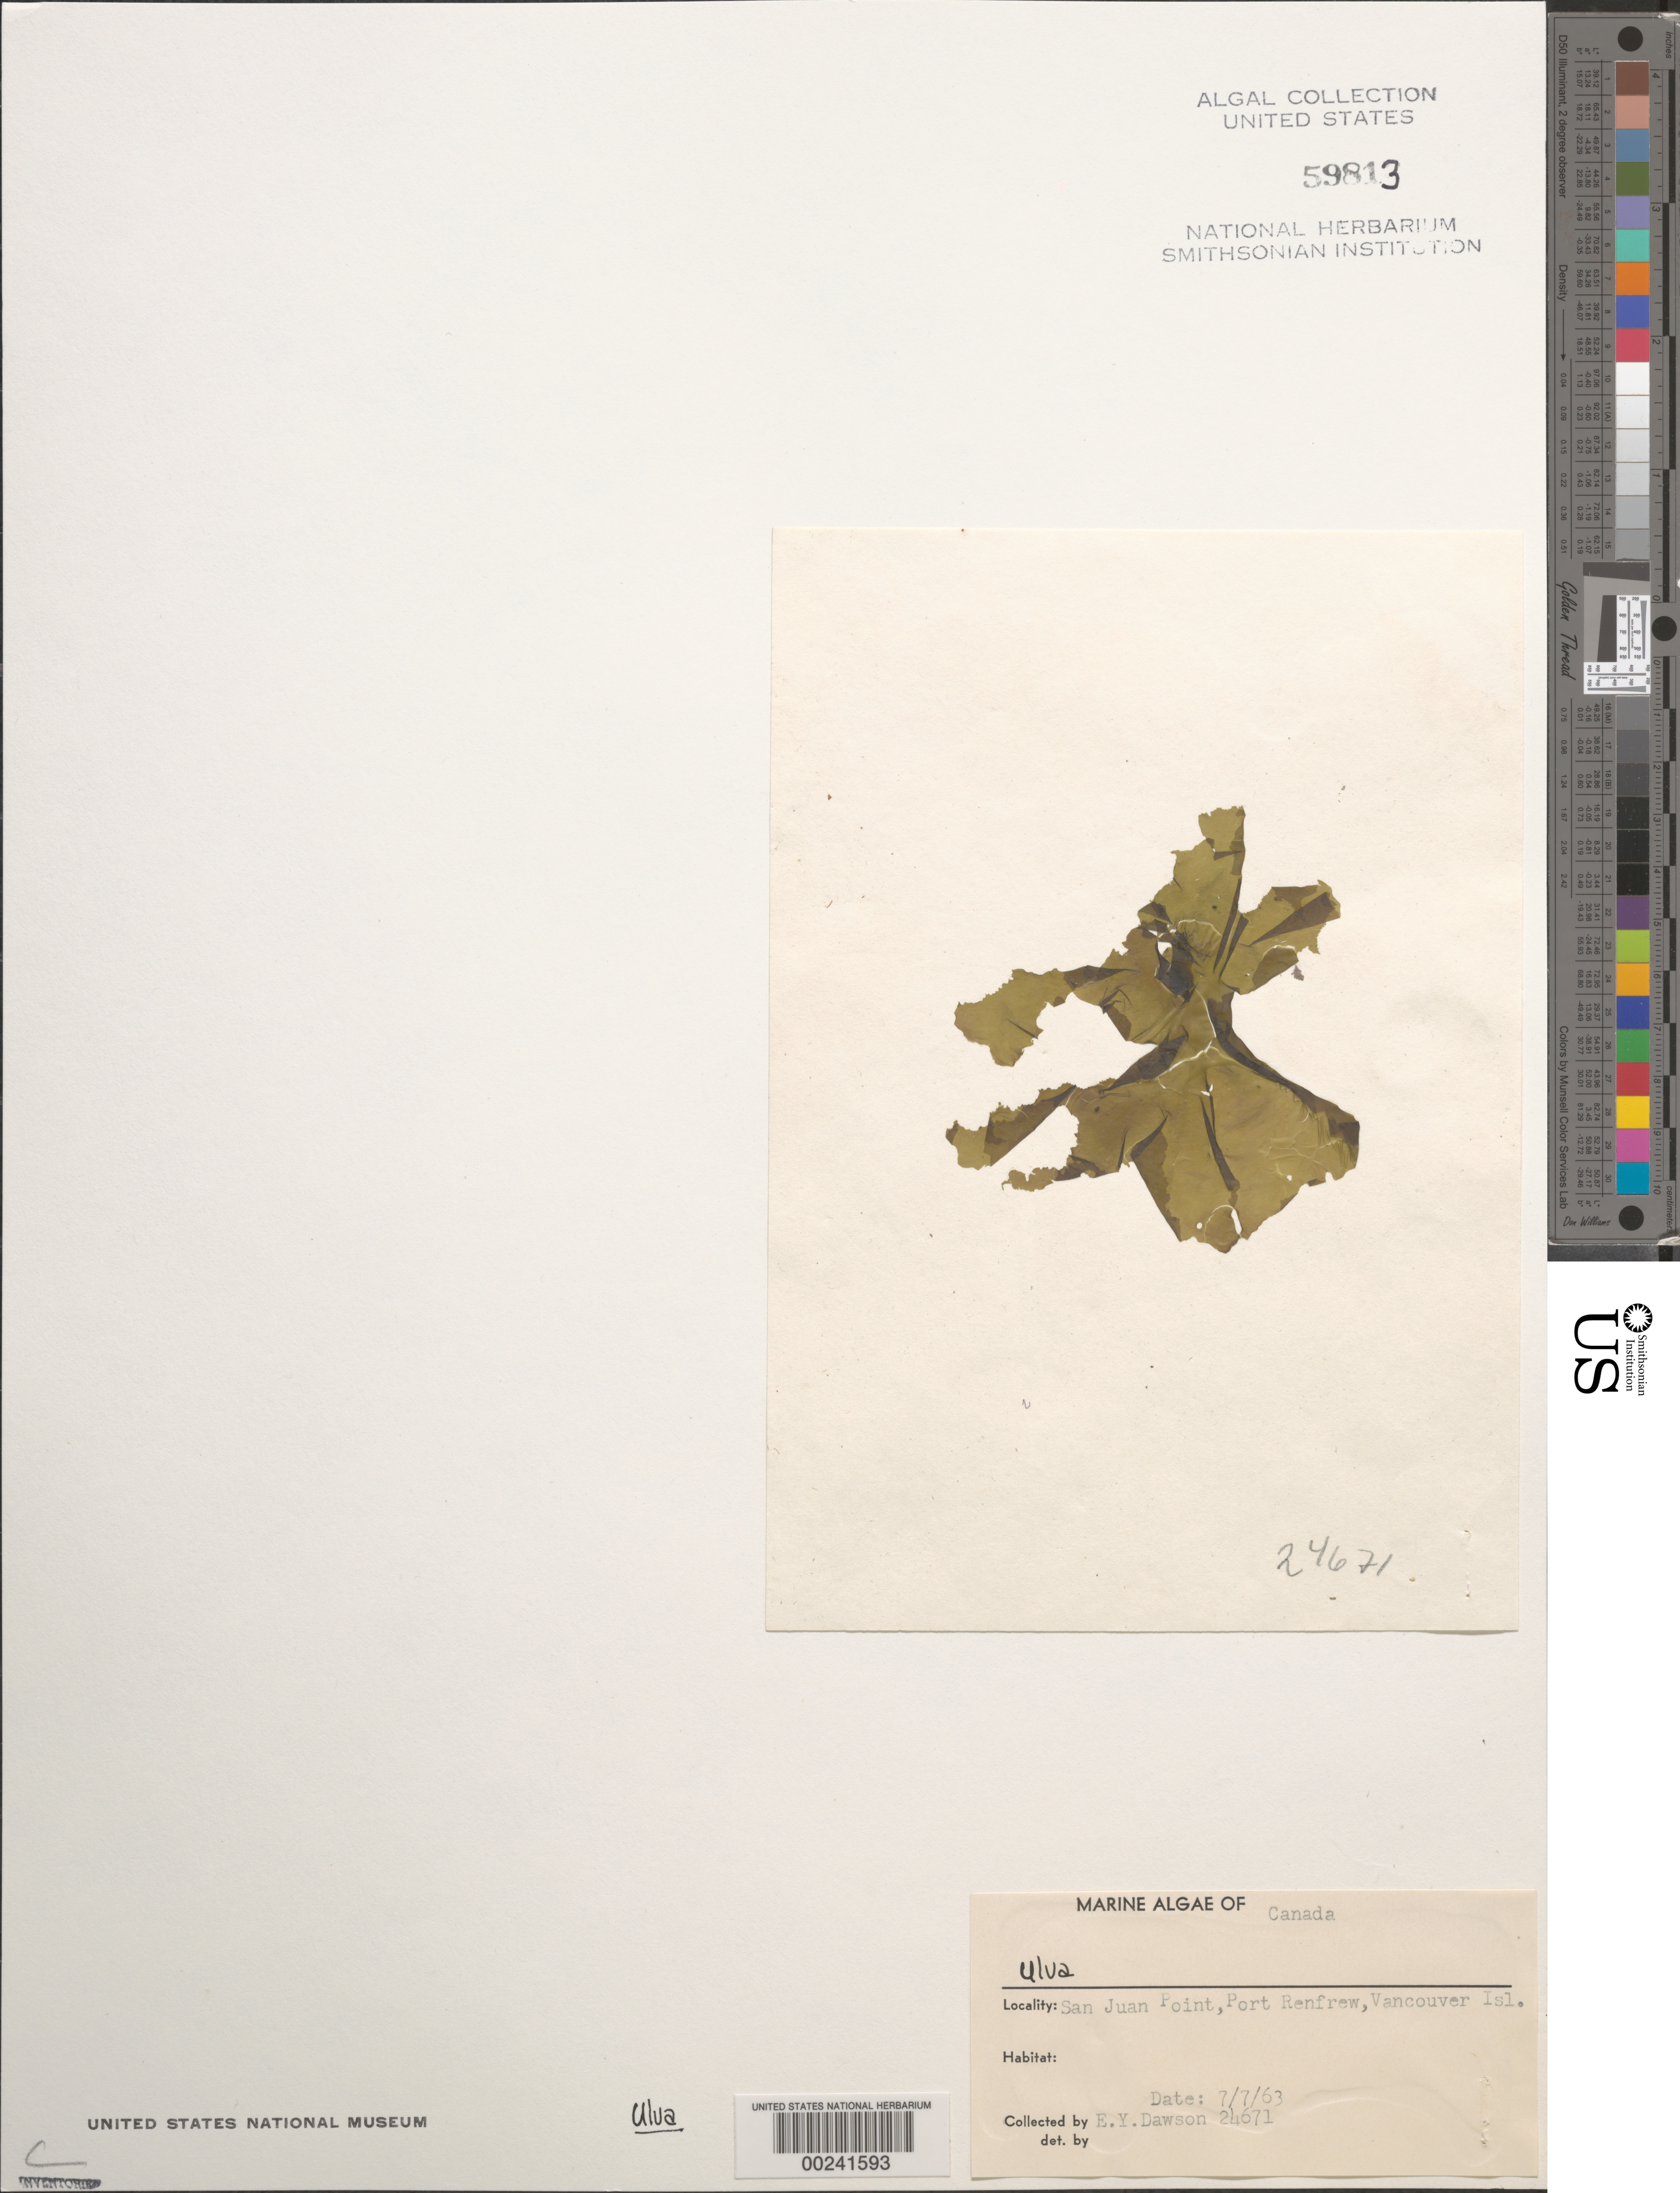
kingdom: Plantae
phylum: Chlorophyta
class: Ulvophyceae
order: Ulvales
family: Ulvaceae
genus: Ulva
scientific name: Ulva sp.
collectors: E. Y. Dawson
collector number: EYD 24671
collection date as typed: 07 Jul 1963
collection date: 1963-07-07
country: Canada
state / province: British Columbia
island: Vancouver Island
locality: San Juan Point, Port Renfrew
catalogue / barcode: US 59813